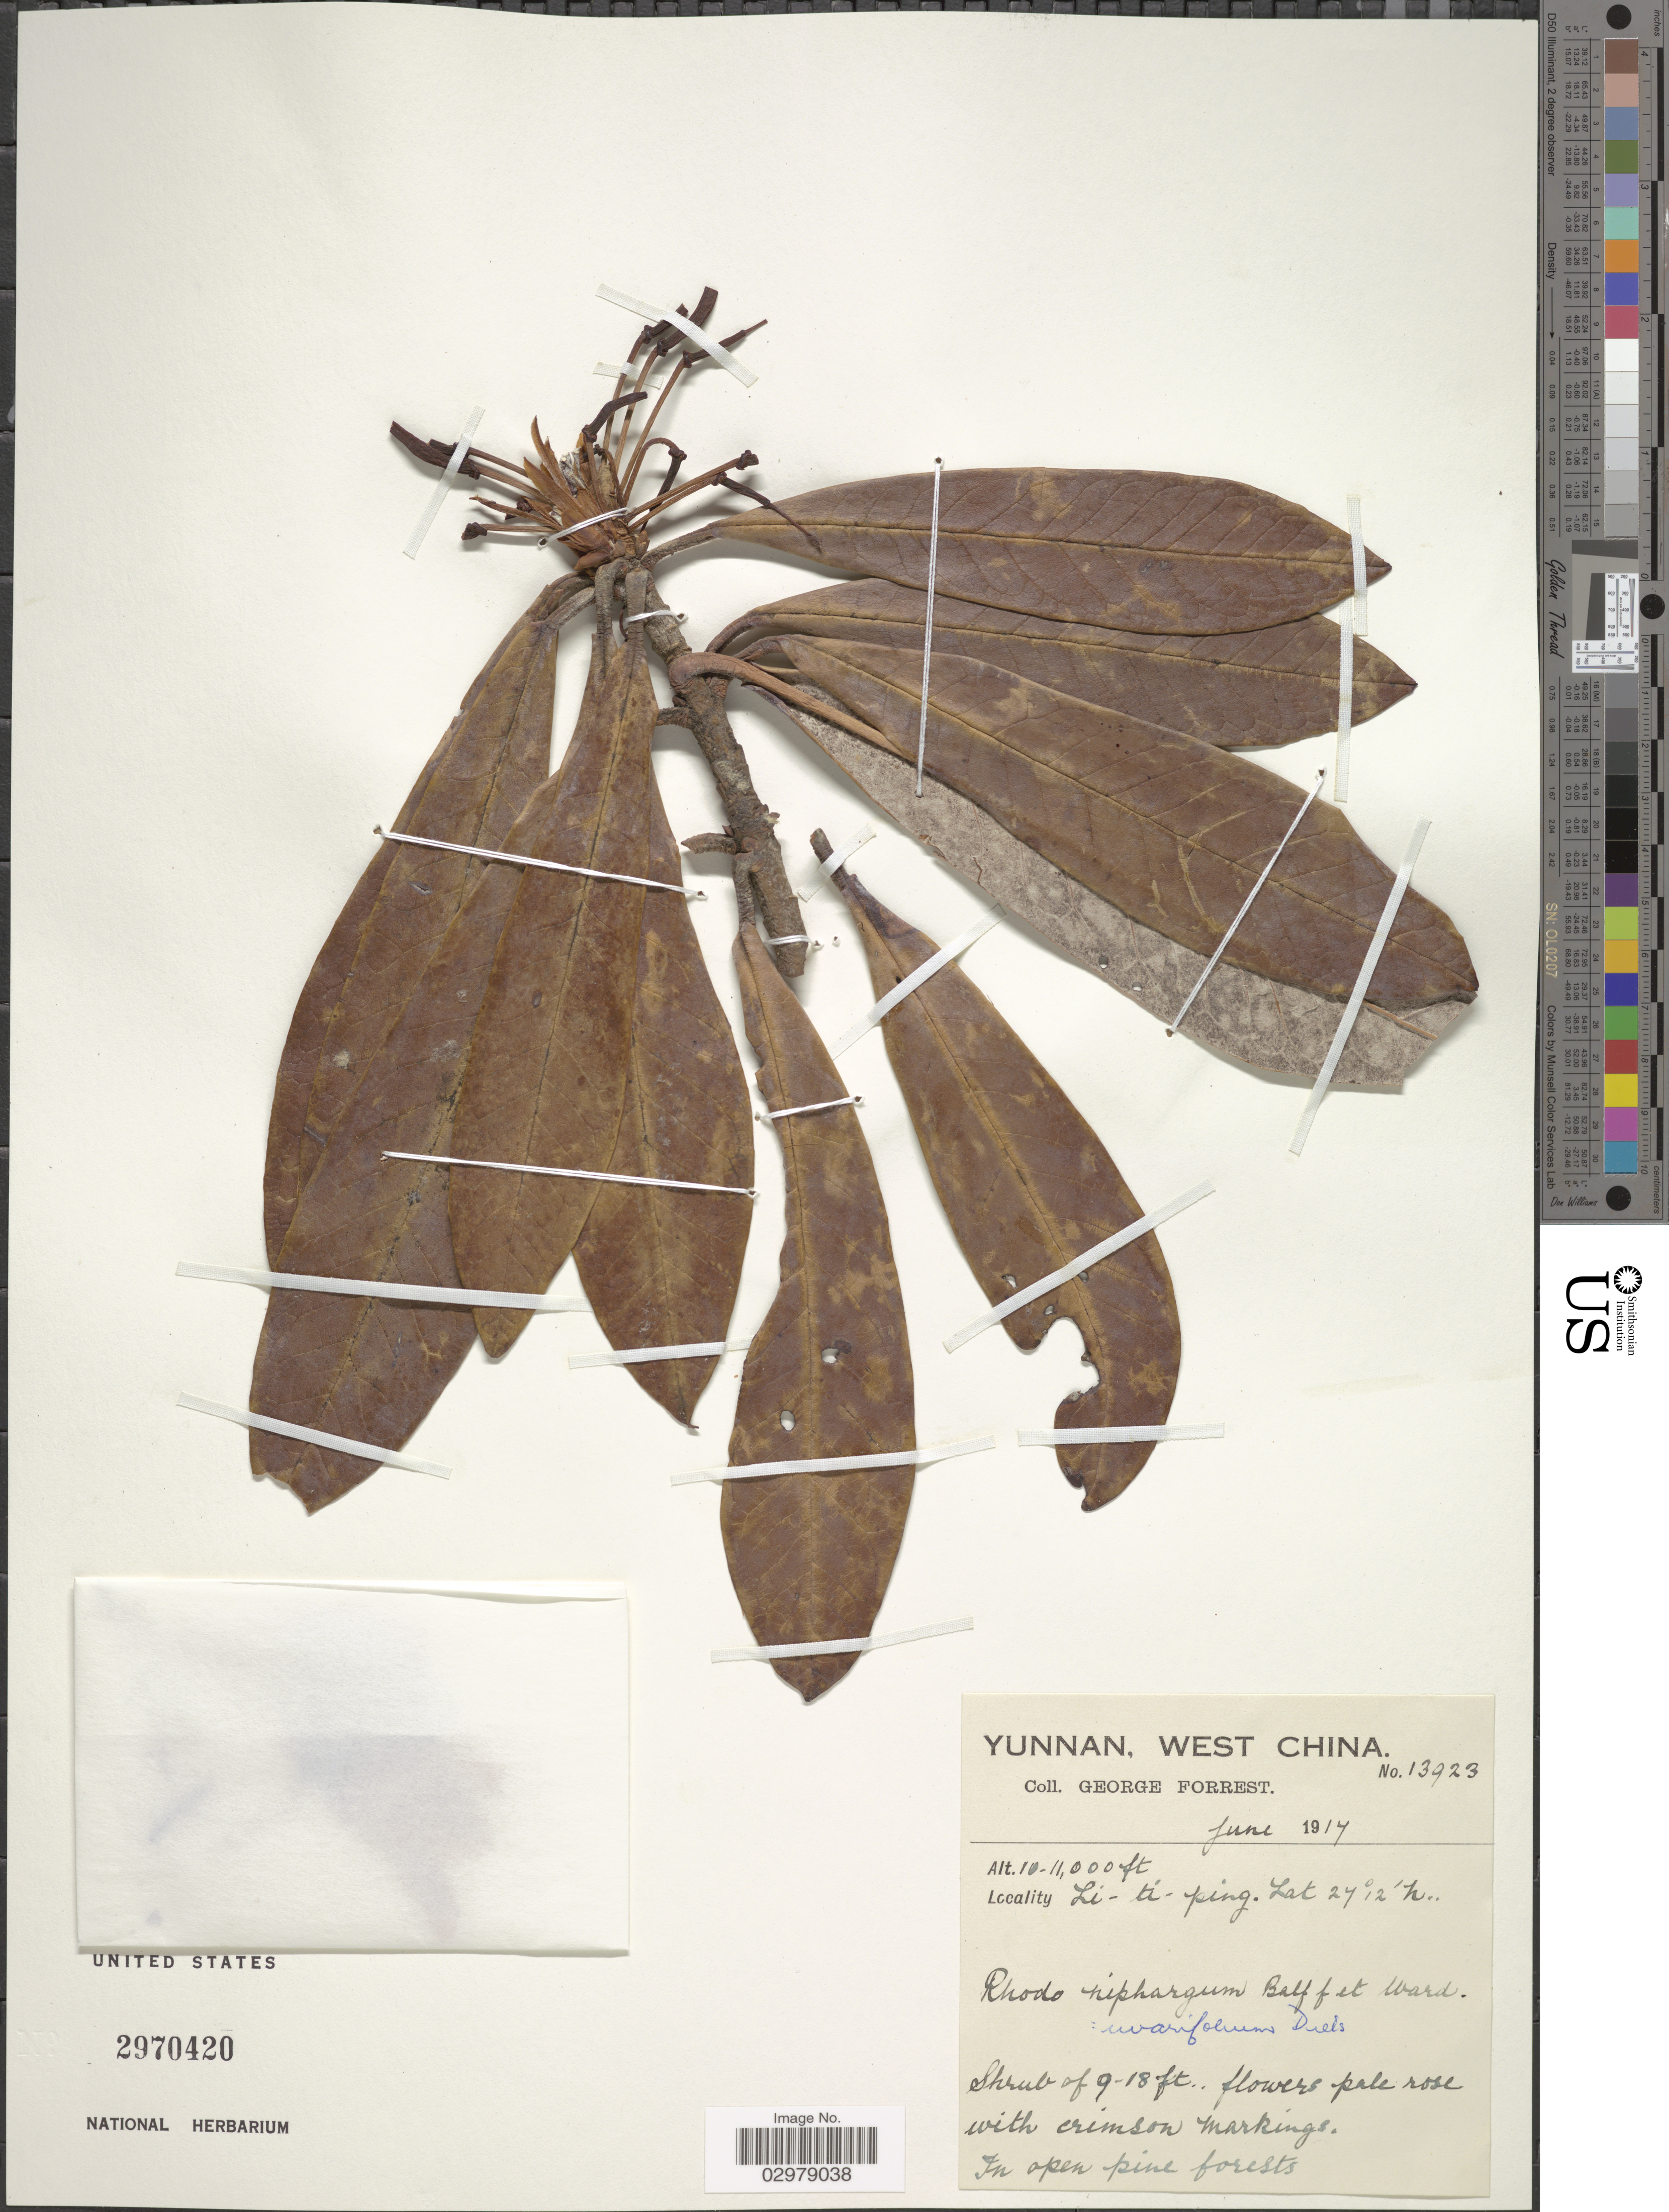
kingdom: Plantae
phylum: Tracheophyta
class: Magnoliopsida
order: Ericales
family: Ericaceae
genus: Rhododendron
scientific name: Rhododendron uvarifolium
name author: Diels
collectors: G. Forrest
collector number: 13923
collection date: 1917-06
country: China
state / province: Yunnan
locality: West China. Li-ti-ping.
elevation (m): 3048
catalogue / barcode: US 2970420